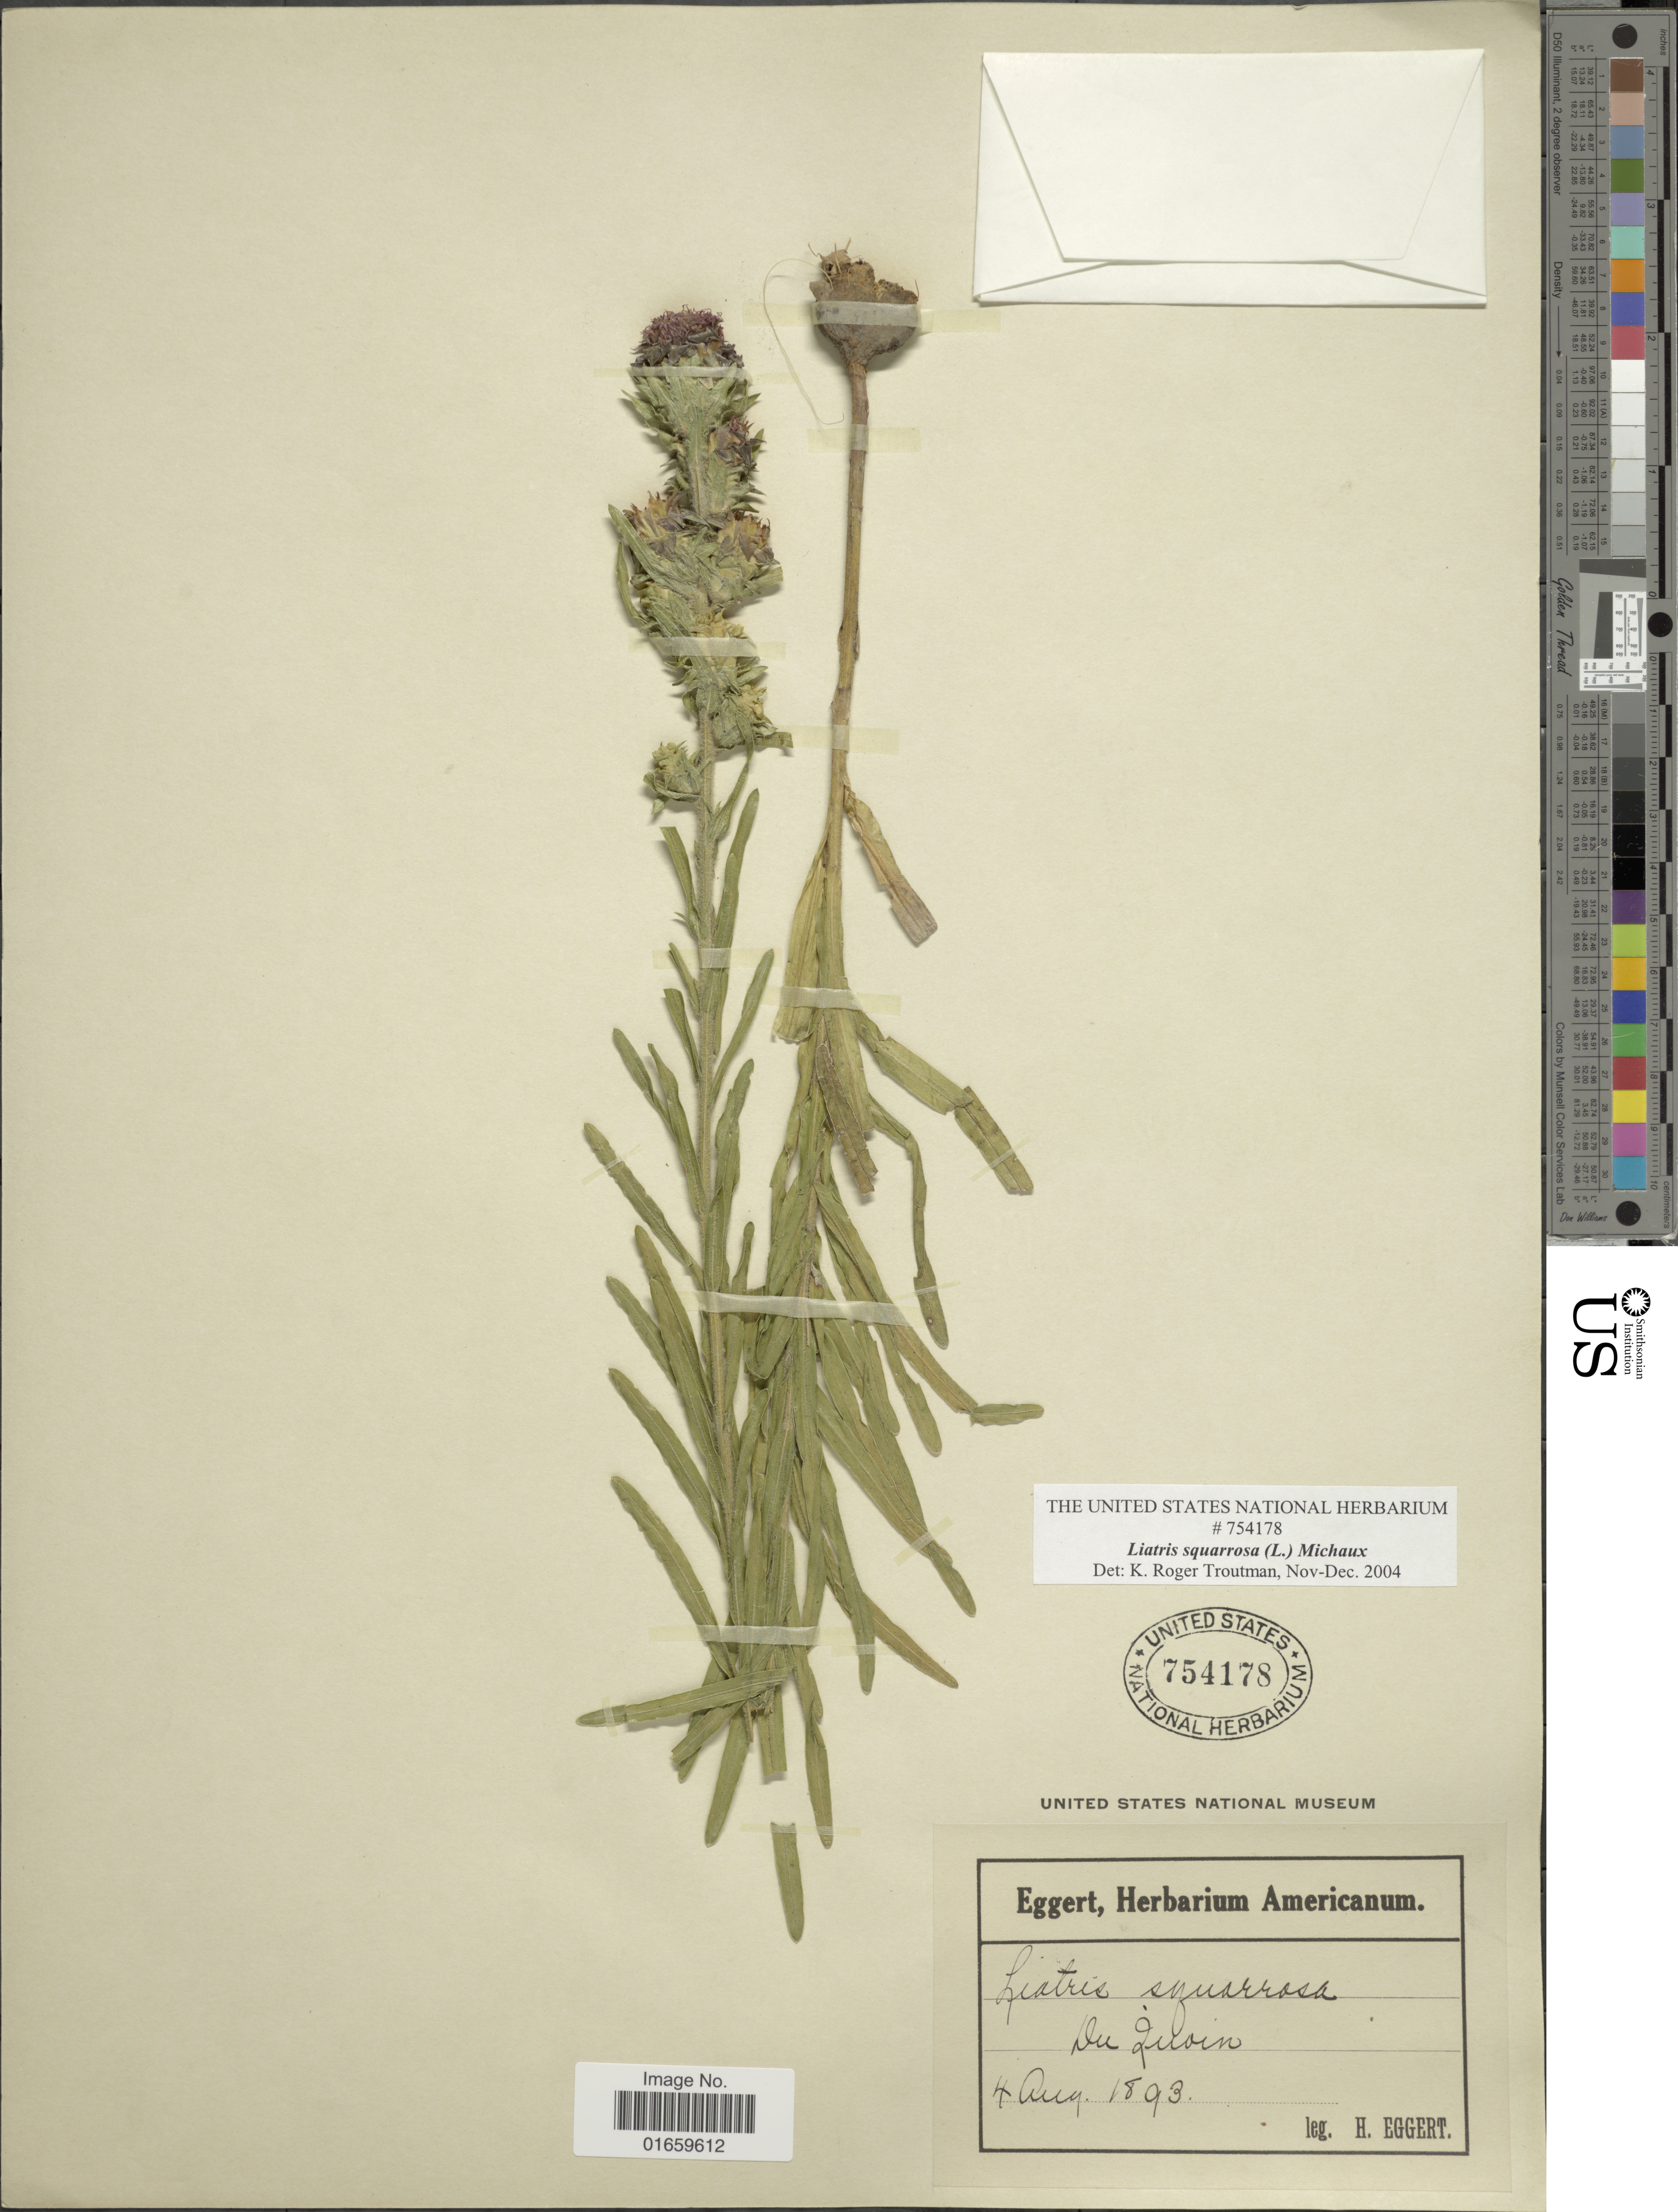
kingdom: Plantae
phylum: Tracheophyta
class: Magnoliopsida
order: Asterales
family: Asteraceae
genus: Liatris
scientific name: Liatris squarrosa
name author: (L.) Michx.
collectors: H. Eggert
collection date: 1893-08-04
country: United States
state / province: Illinois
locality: Du Quoin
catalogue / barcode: US 754178